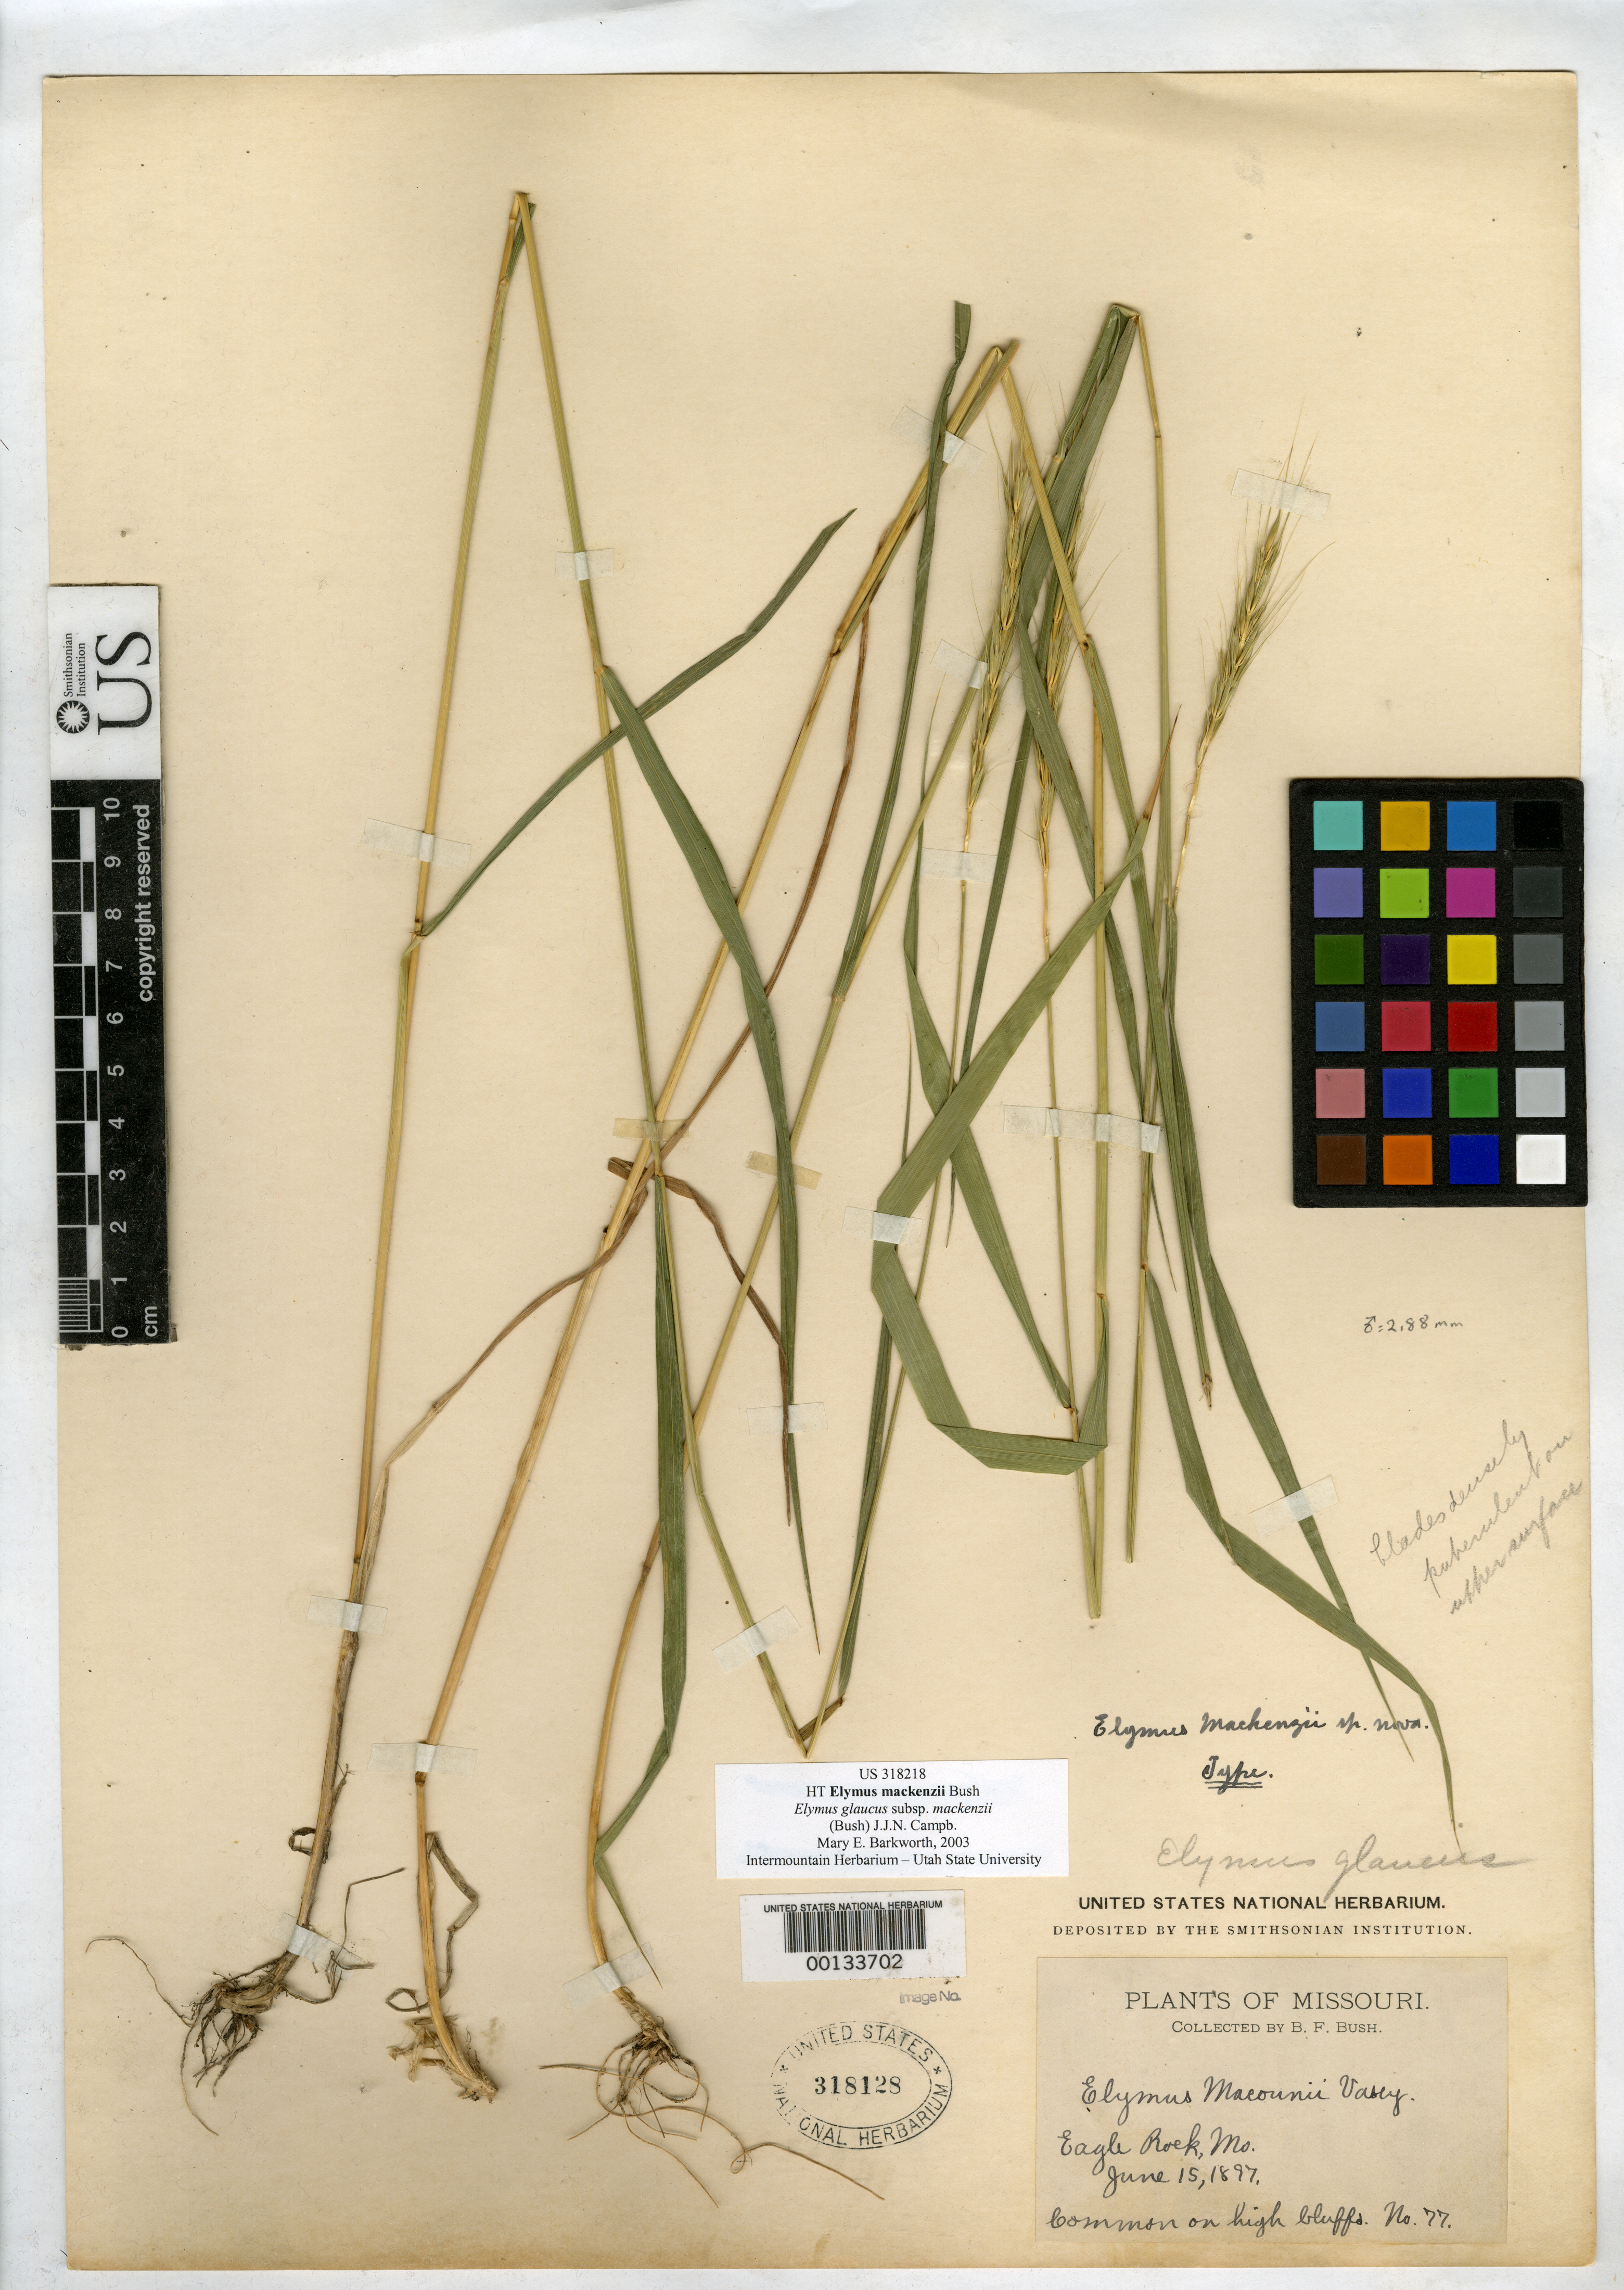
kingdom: Plantae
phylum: Tracheophyta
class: Liliopsida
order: Poales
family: Poaceae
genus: Elymus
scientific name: Elymus mackenzii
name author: Bush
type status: Holotype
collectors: B. F. Bush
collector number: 77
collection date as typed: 15 Jun 1897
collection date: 1897-06-15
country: United States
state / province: Missouri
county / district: Barry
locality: Eagle Rock.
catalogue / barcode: US 318128